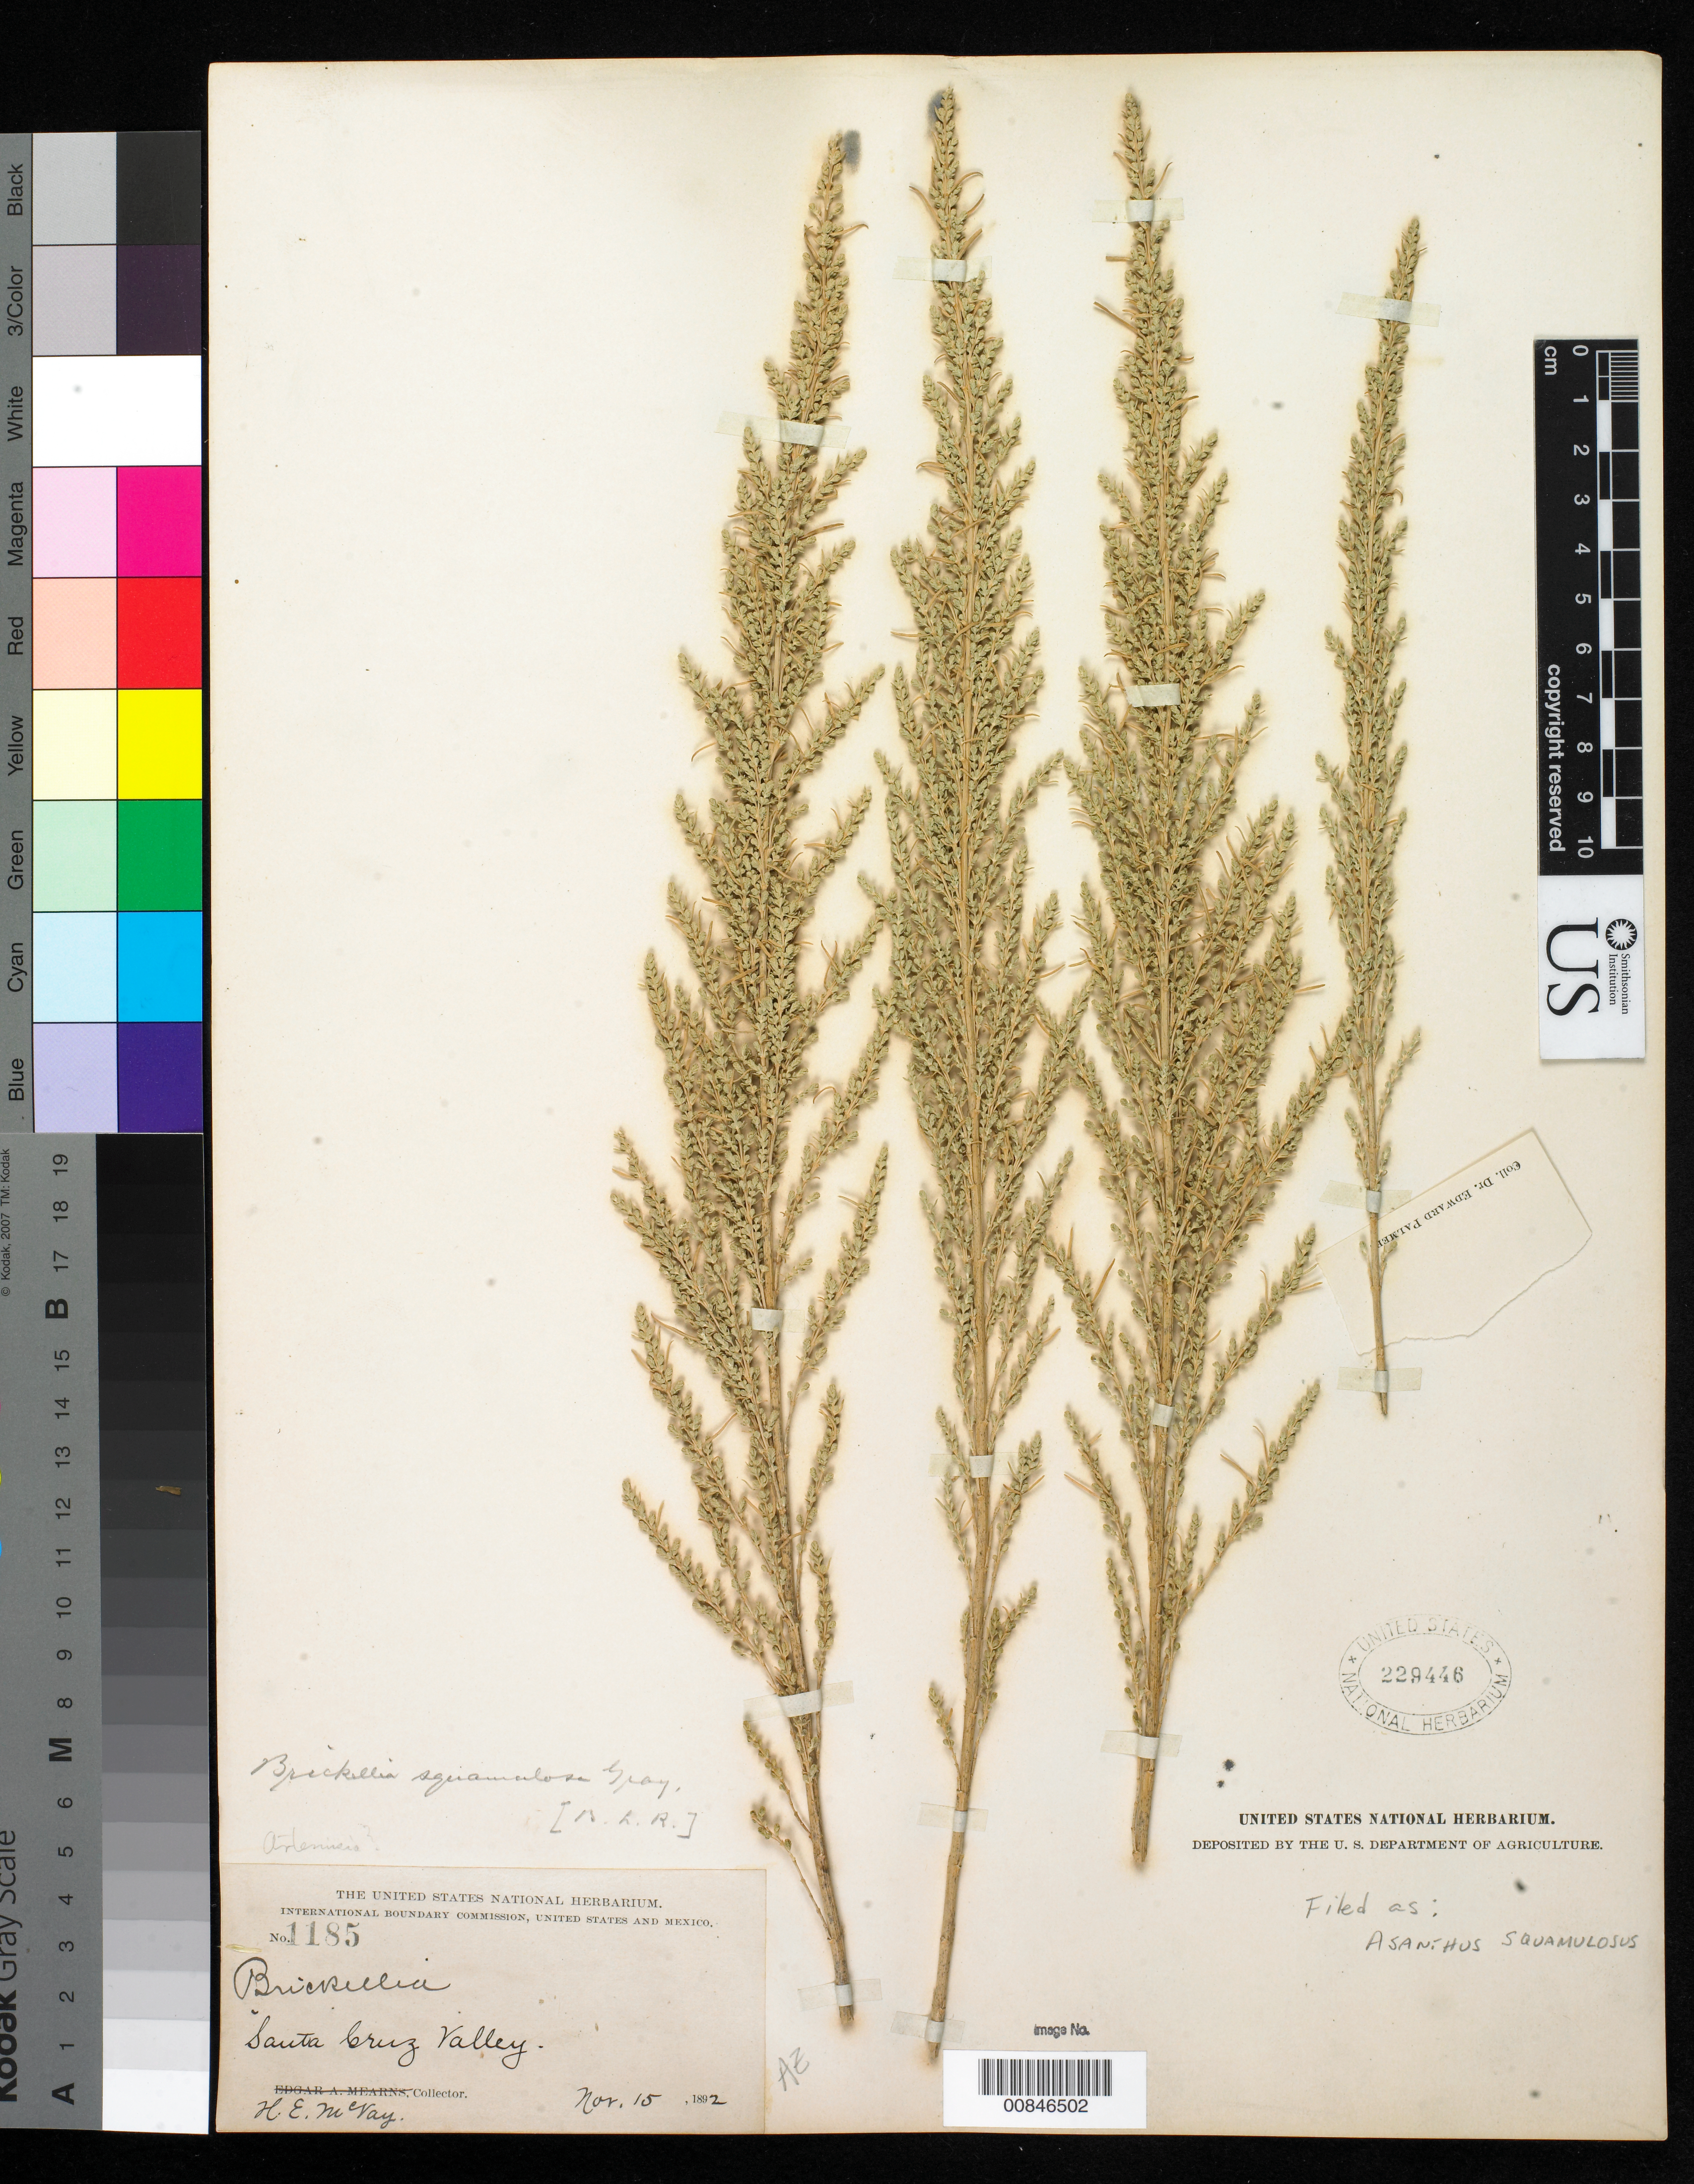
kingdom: Plantae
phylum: Tracheophyta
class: Magnoliopsida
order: Asterales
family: Asteraceae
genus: Asanthus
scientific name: Asanthus squamulosus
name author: (A. Gray) R.M. King & H. Rob.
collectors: H. E. McVay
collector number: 1185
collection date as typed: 15 Nov 1892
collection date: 1892-11-15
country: United States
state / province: Arizona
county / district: Pima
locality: Santa Cruz Valley.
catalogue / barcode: US 229446